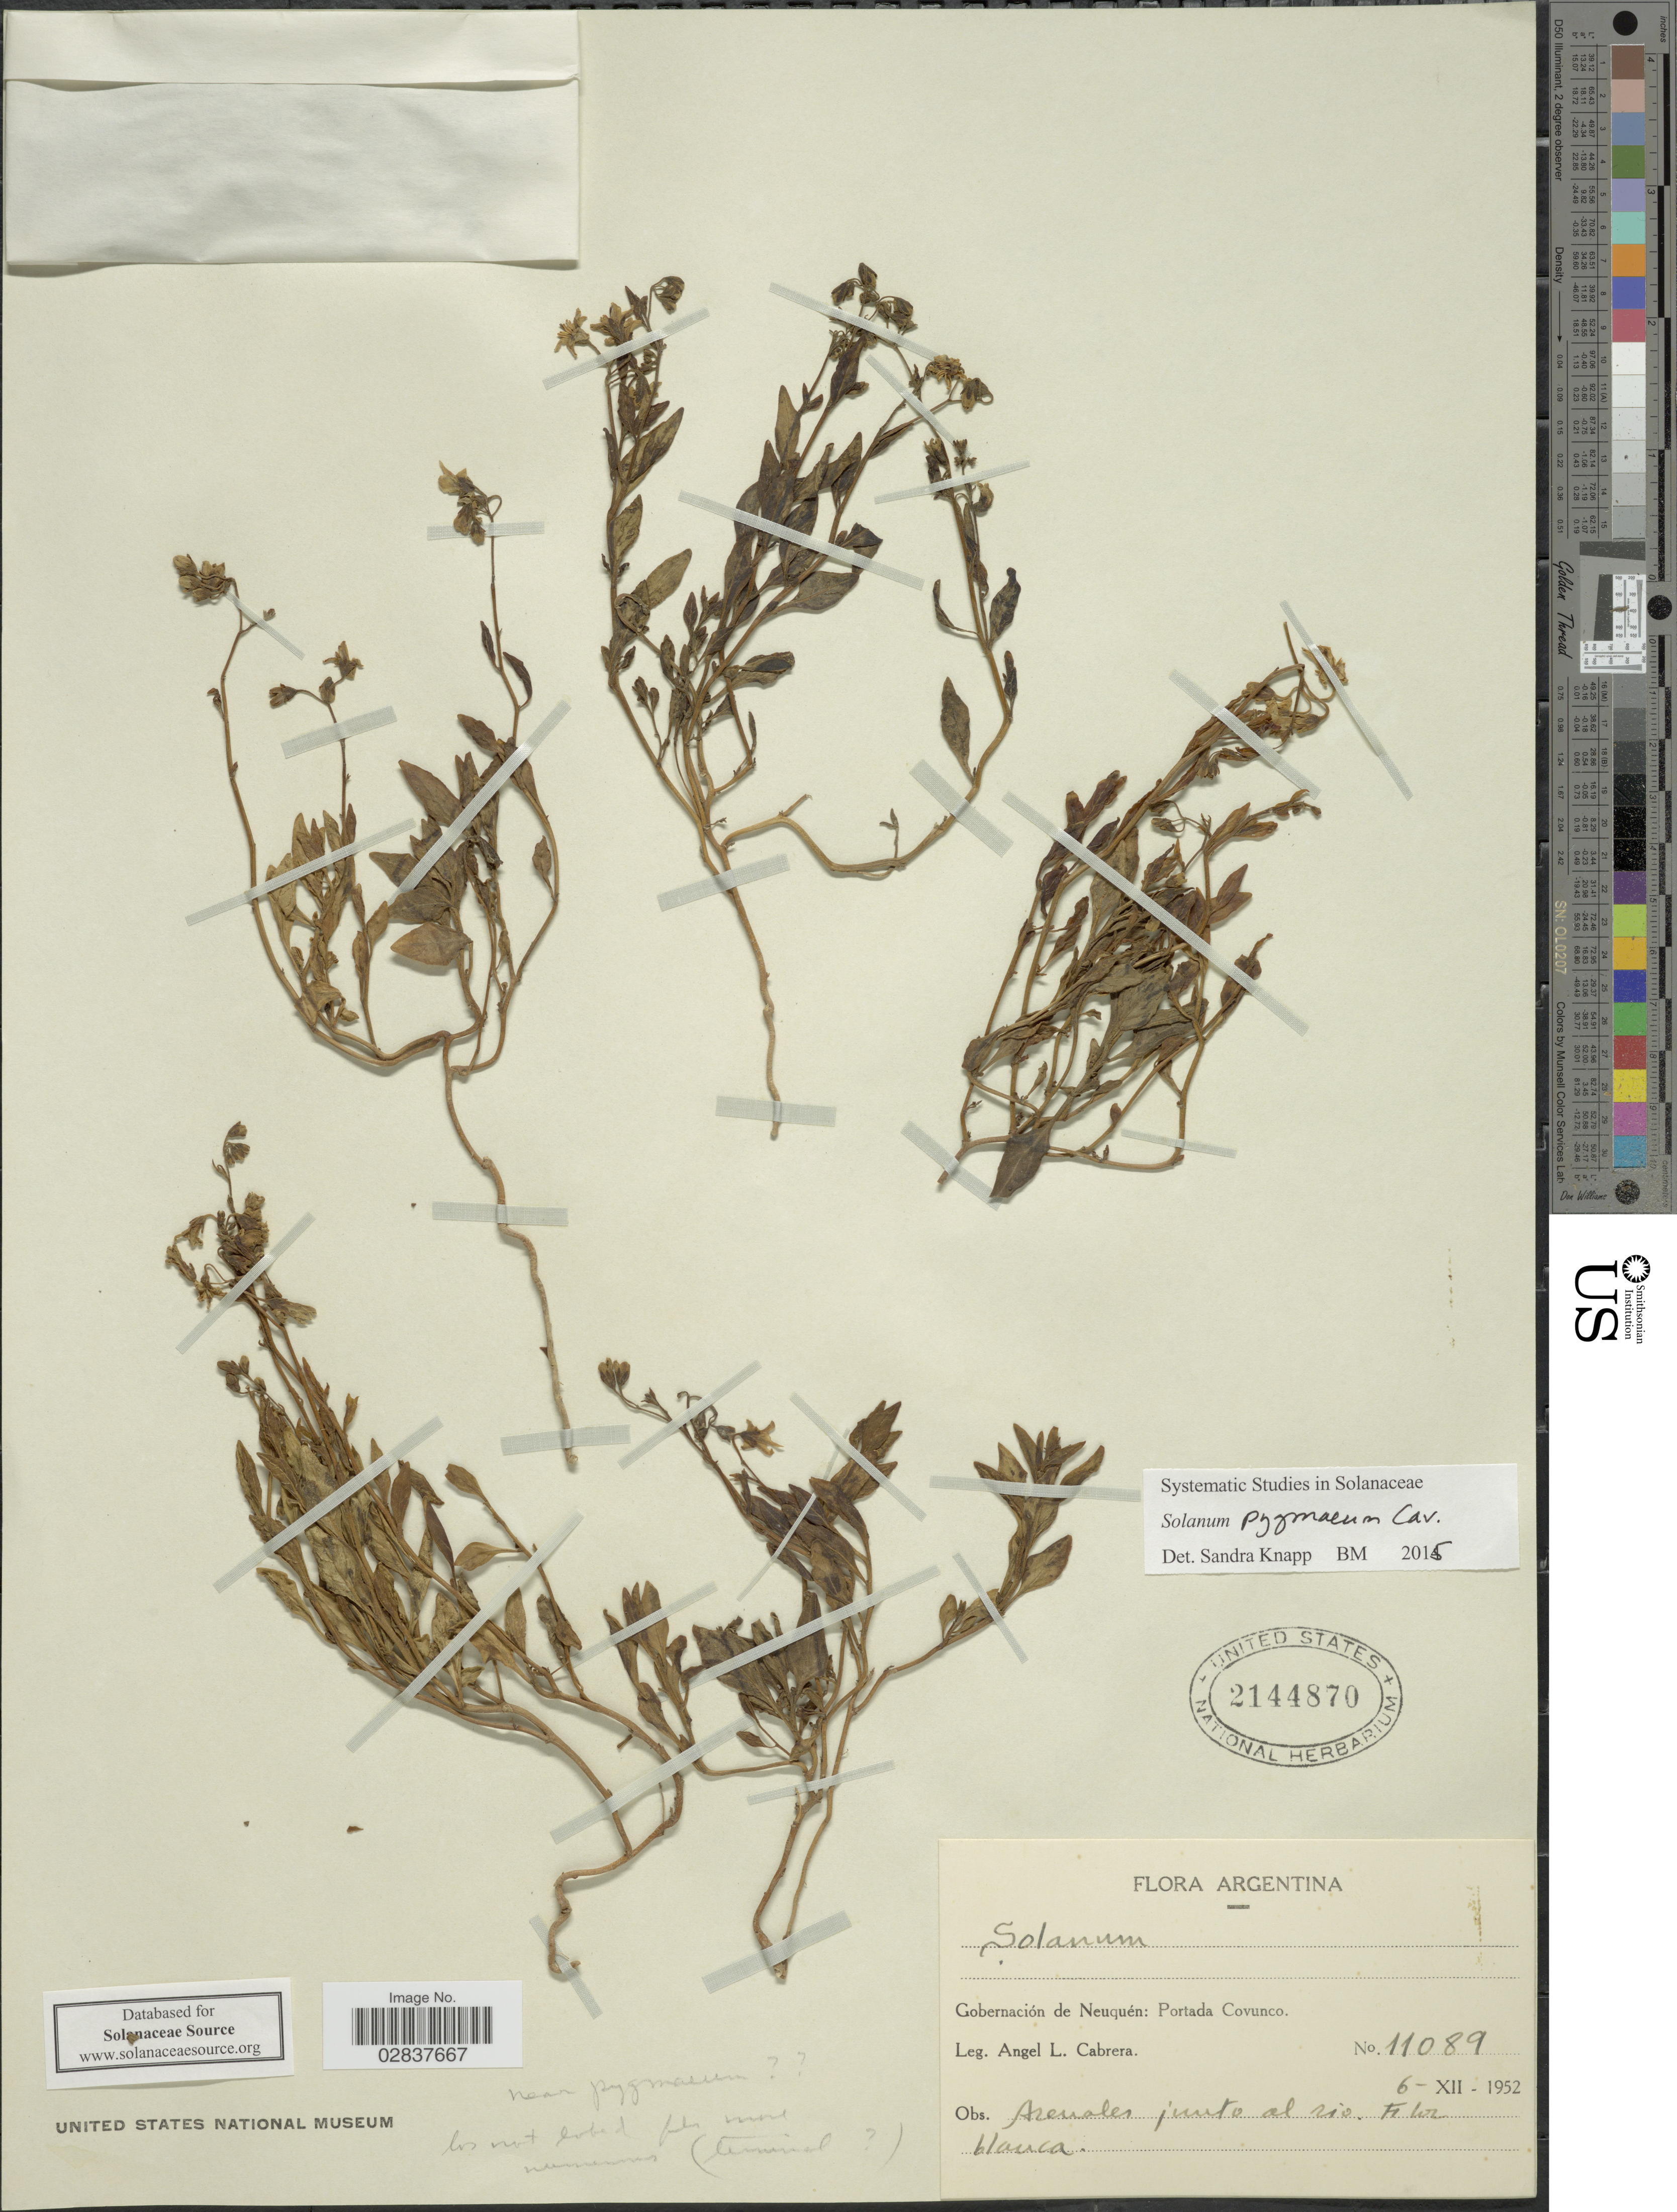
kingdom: Plantae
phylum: Tracheophyta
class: Magnoliopsida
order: Solanales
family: Solanaceae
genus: Solanum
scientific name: Solanum molestum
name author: Brandegee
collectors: A. L. Cabrera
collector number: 11089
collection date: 1952-12-06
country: Argentina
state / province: Neuquen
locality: Gobernación de Neuquén: Portada Covunco.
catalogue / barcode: US 2144870